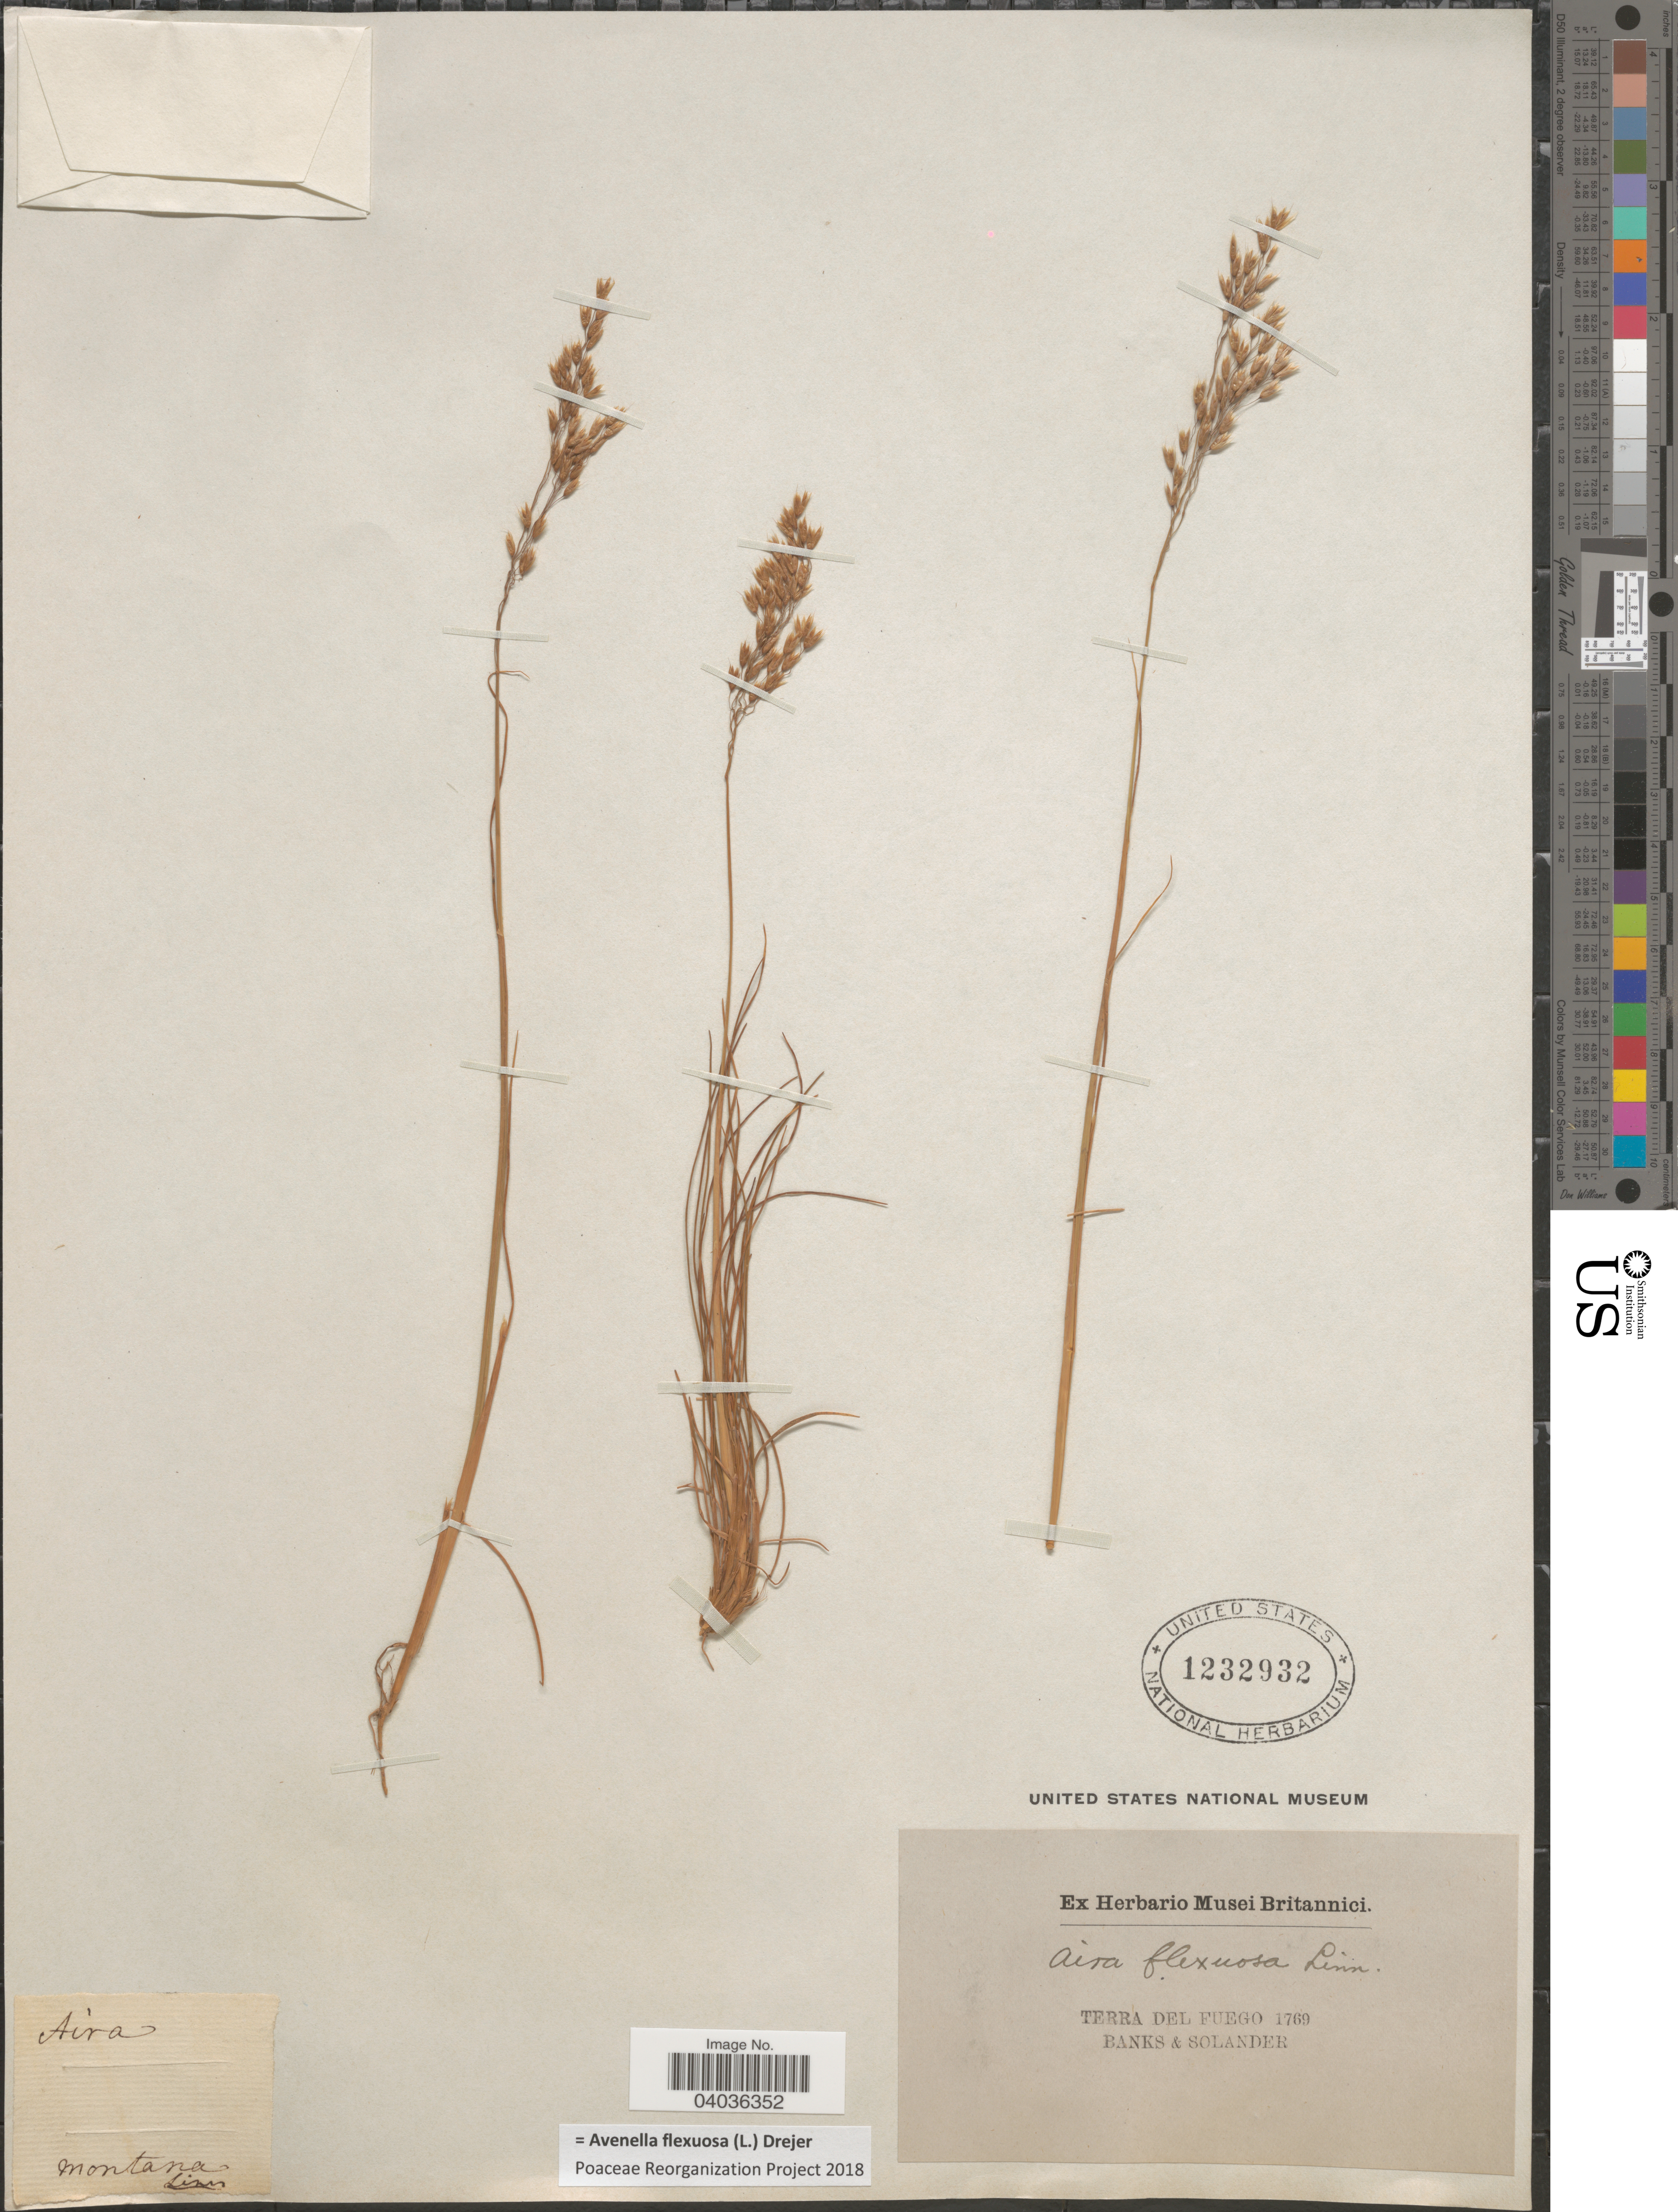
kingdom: Plantae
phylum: Tracheophyta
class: Liliopsida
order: Poales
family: Poaceae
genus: Avenella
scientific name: Avenella flexuosa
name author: (L.) Drejer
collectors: -- Banks & -- Solander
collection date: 1769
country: Argentina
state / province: Tierra del Fuego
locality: Terra del Fuego.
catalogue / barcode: US 1232932